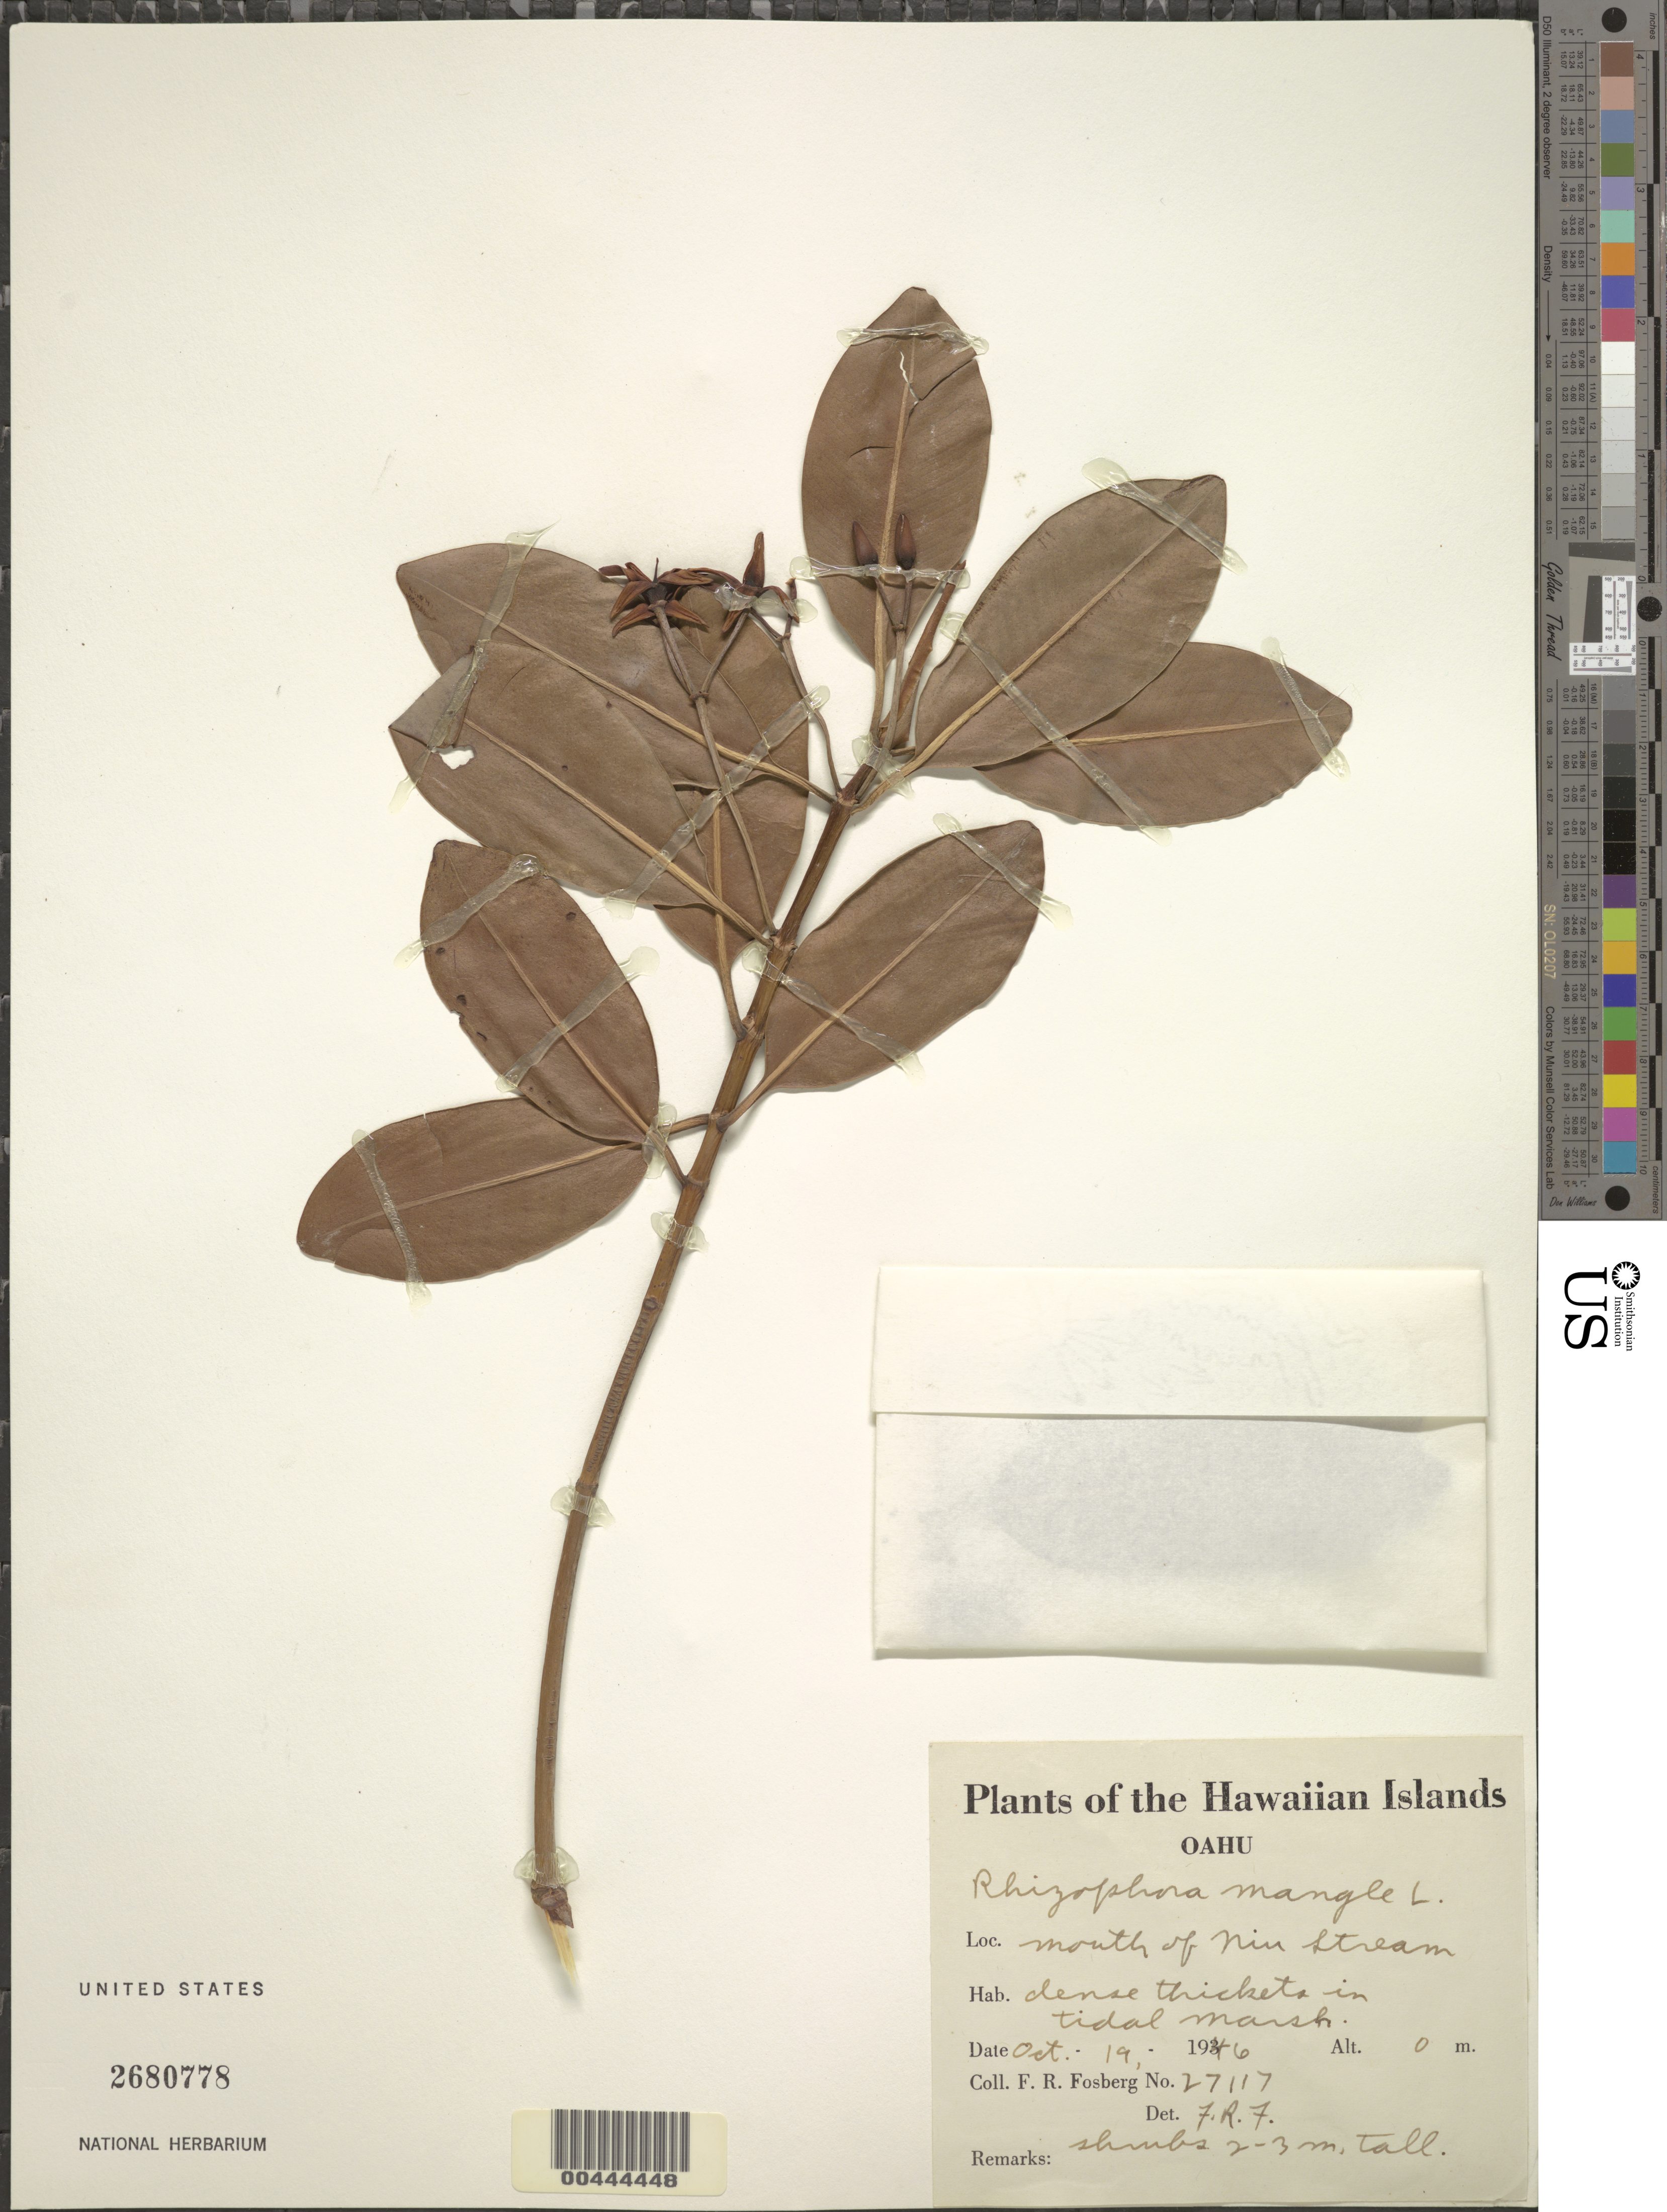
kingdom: Plantae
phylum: Tracheophyta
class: Magnoliopsida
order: Malpighiales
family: Rhizophoraceae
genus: Rhizophora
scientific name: Rhizophora mangle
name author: L.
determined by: Fosberg, F. R.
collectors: F. R. Fosberg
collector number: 27117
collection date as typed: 19 Oct 1946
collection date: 1946-10-19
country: United States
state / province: Hawaii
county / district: Honolulu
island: Oahu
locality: Mouth of Niu Stream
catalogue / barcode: US 2680778